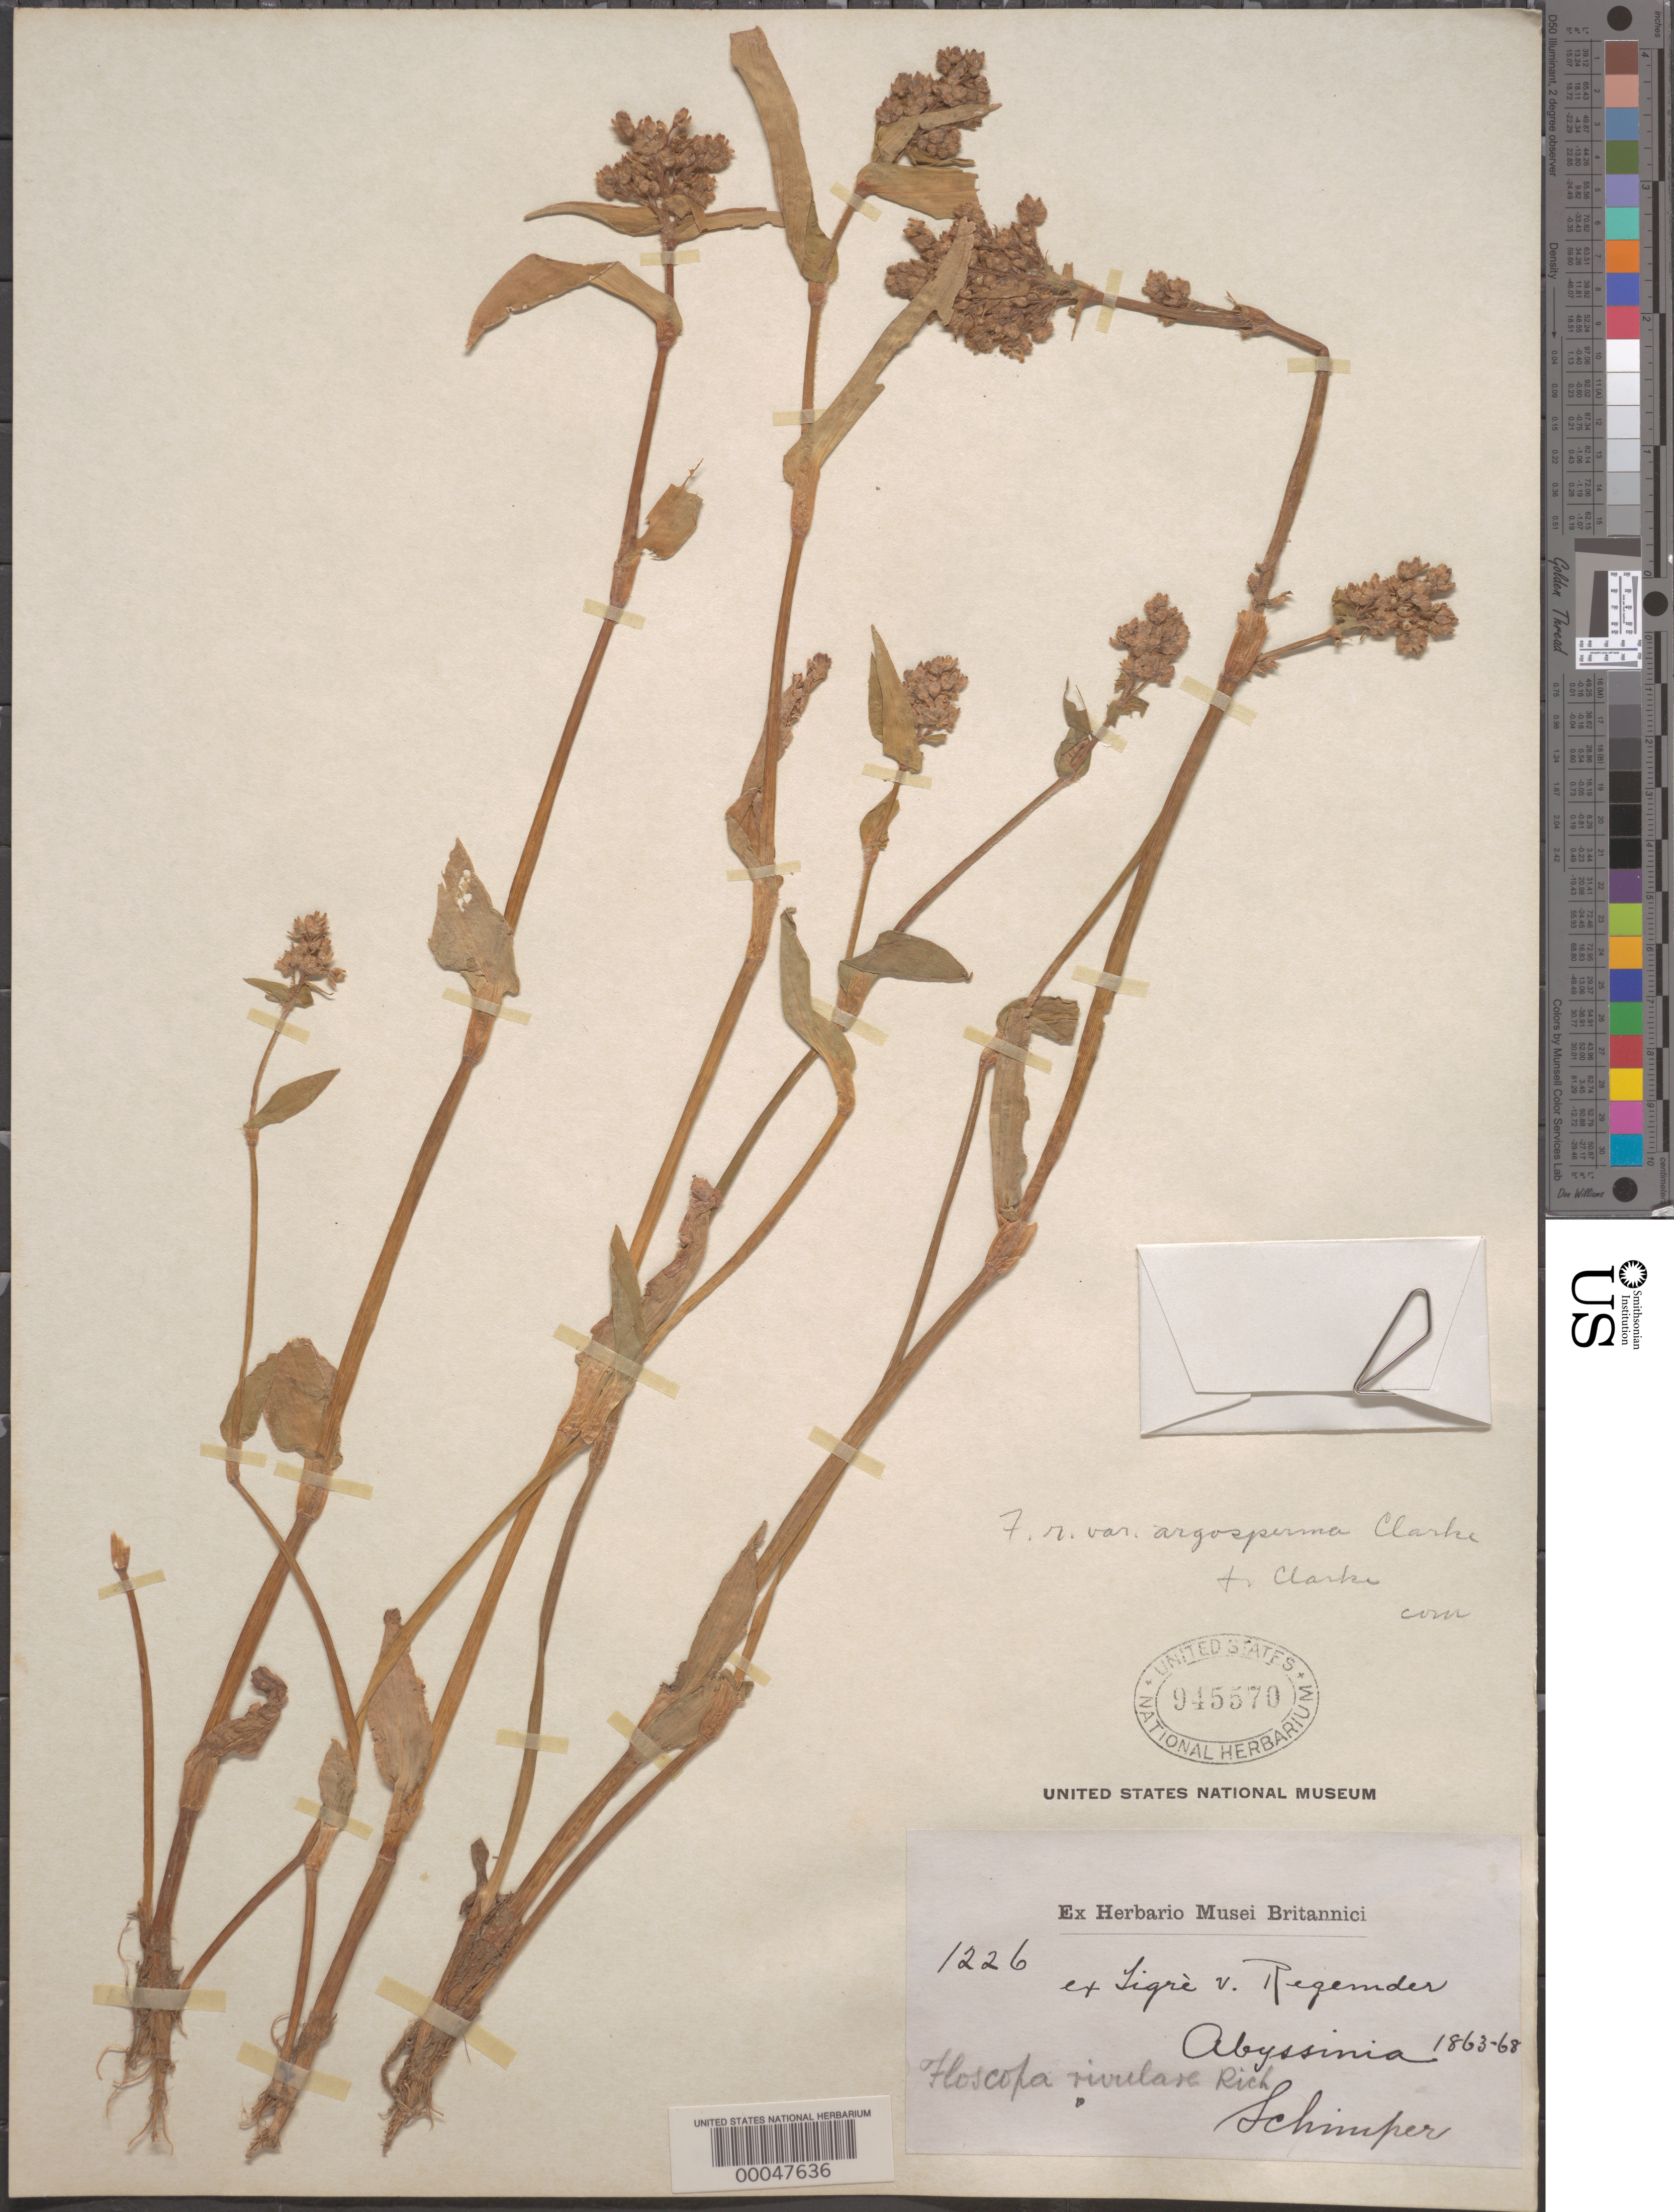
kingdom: Plantae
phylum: Tracheophyta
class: Liliopsida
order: Commelinales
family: Commelinaceae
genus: Floscopa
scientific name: Floscopa glomerata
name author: (Willd. ex Schult. & Schult. f.) Hassk.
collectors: -. Schimper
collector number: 1226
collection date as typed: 1863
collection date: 1863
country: Ethiopia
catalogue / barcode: US 945570